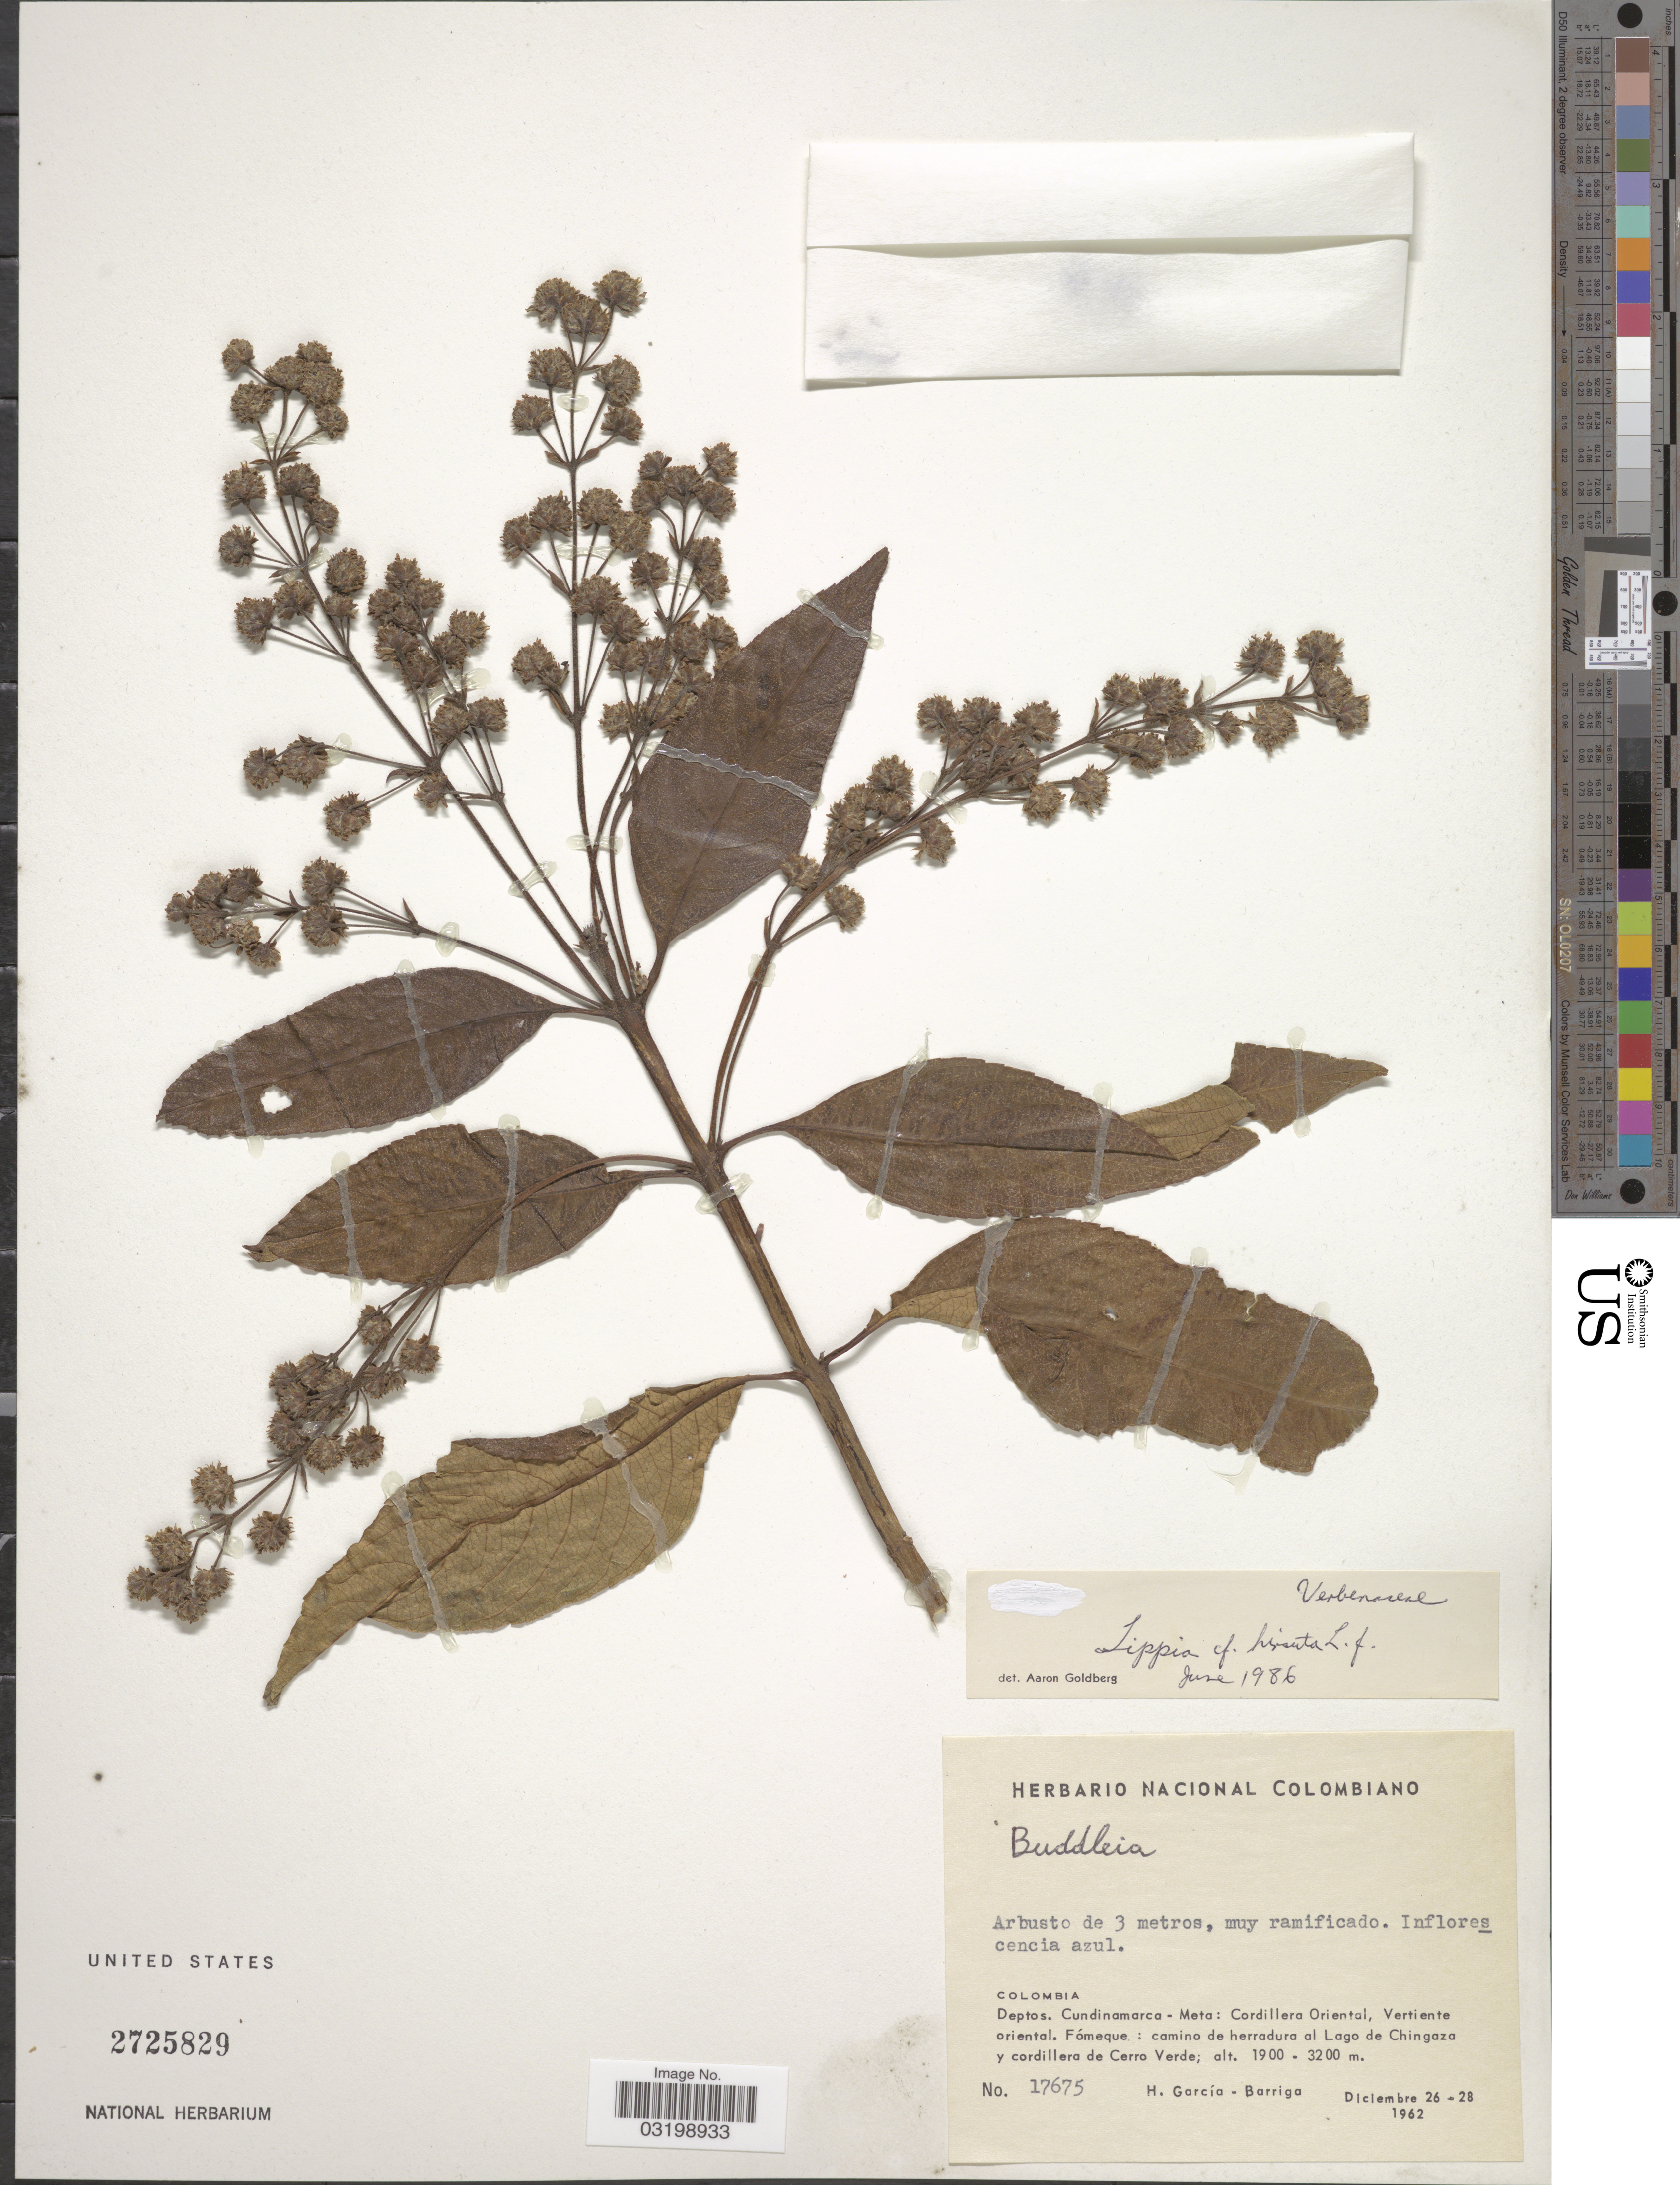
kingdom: Plantae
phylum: Tracheophyta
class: Magnoliopsida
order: Lamiales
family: Verbenaceae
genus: Lippia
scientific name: Lippia hirsuta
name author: L. f.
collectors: H. García Barriga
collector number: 17675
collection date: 1962-12-26/1962-12-28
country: Colombia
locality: Deptos. Cundinamarca - Meta: Cordillera Oriental, Vertiente oriental. Fómeque: camino de herradura al Lago de Chingaza y cordillera de Cerro Verde.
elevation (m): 1900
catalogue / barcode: US 2725829